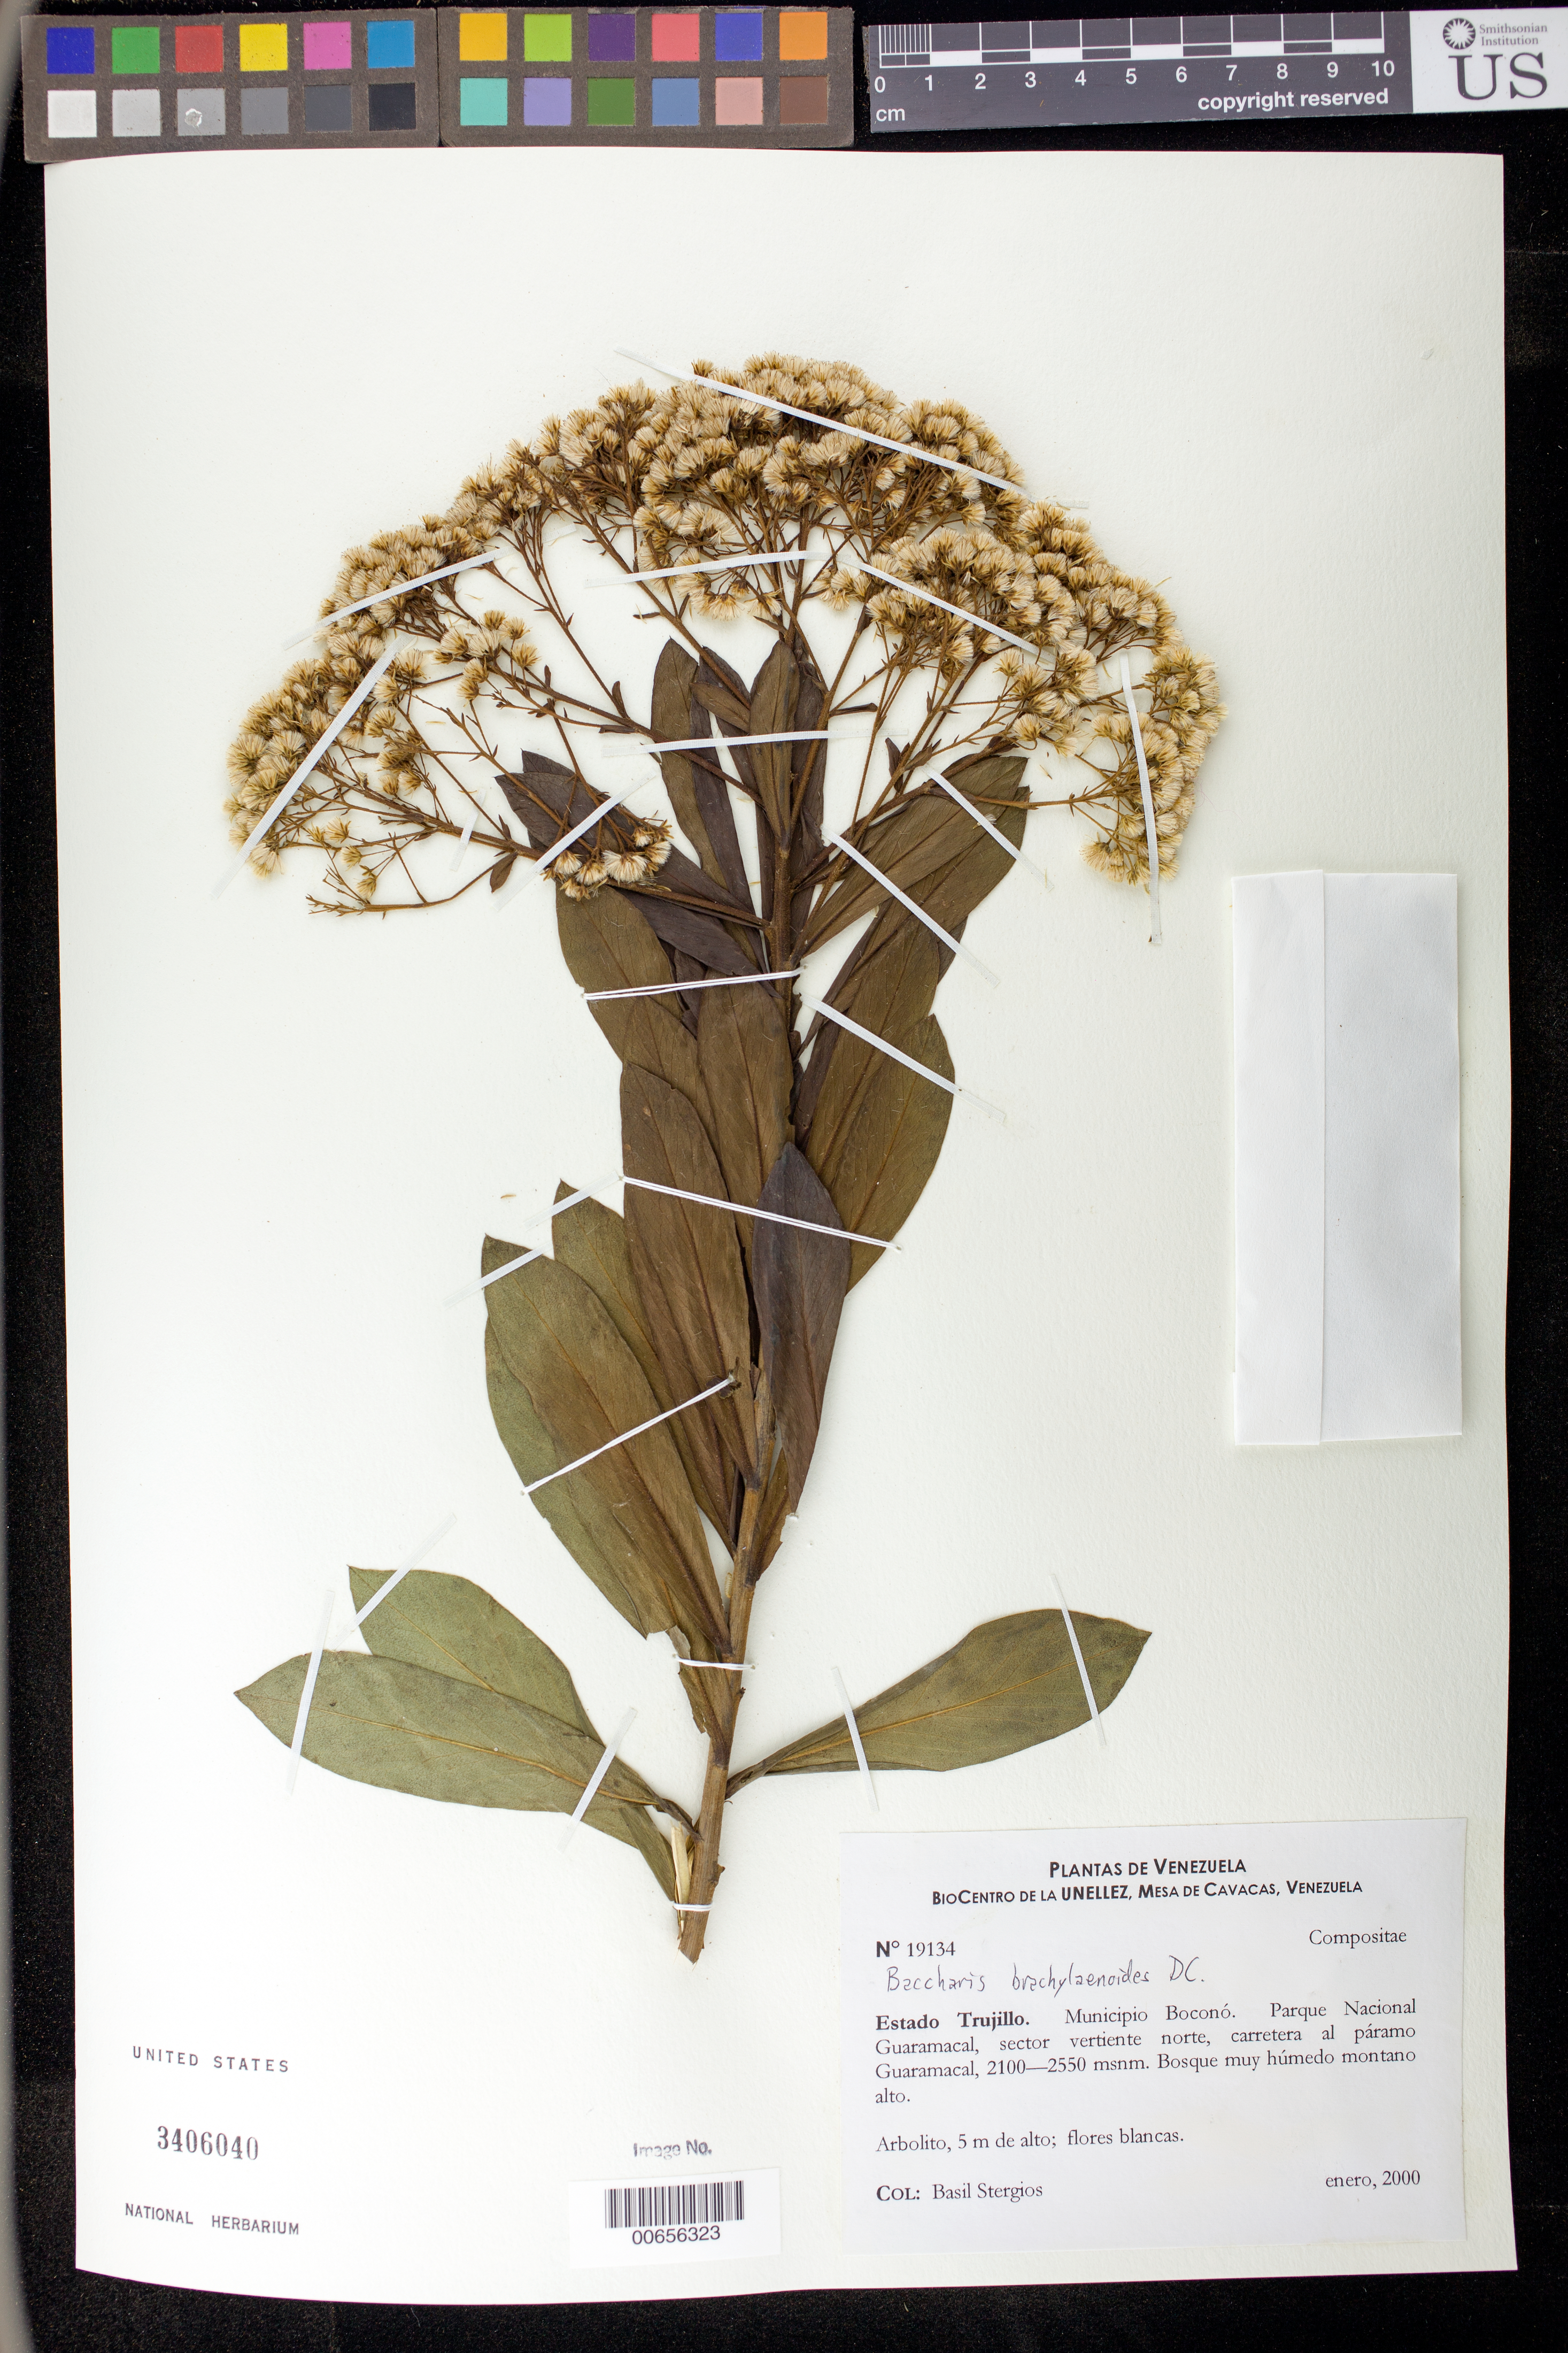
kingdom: Plantae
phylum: Tracheophyta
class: Magnoliopsida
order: Asterales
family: Asteraceae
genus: Baccharis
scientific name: Baccharis brachylaenoides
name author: DC.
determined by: Robinson, Harold E., (US)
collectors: B. G. Stergios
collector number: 19134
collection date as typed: Jan 2000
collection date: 2000-01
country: Venezuela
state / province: Trujillo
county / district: Boconó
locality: Parque Nacional Guaramacal, vertiente N, carretera al páramo Guaramacal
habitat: Bosque muy húmedo montano alto.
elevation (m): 2100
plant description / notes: MY, NY, PORT, TEX, US, VEN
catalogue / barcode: US 3406040